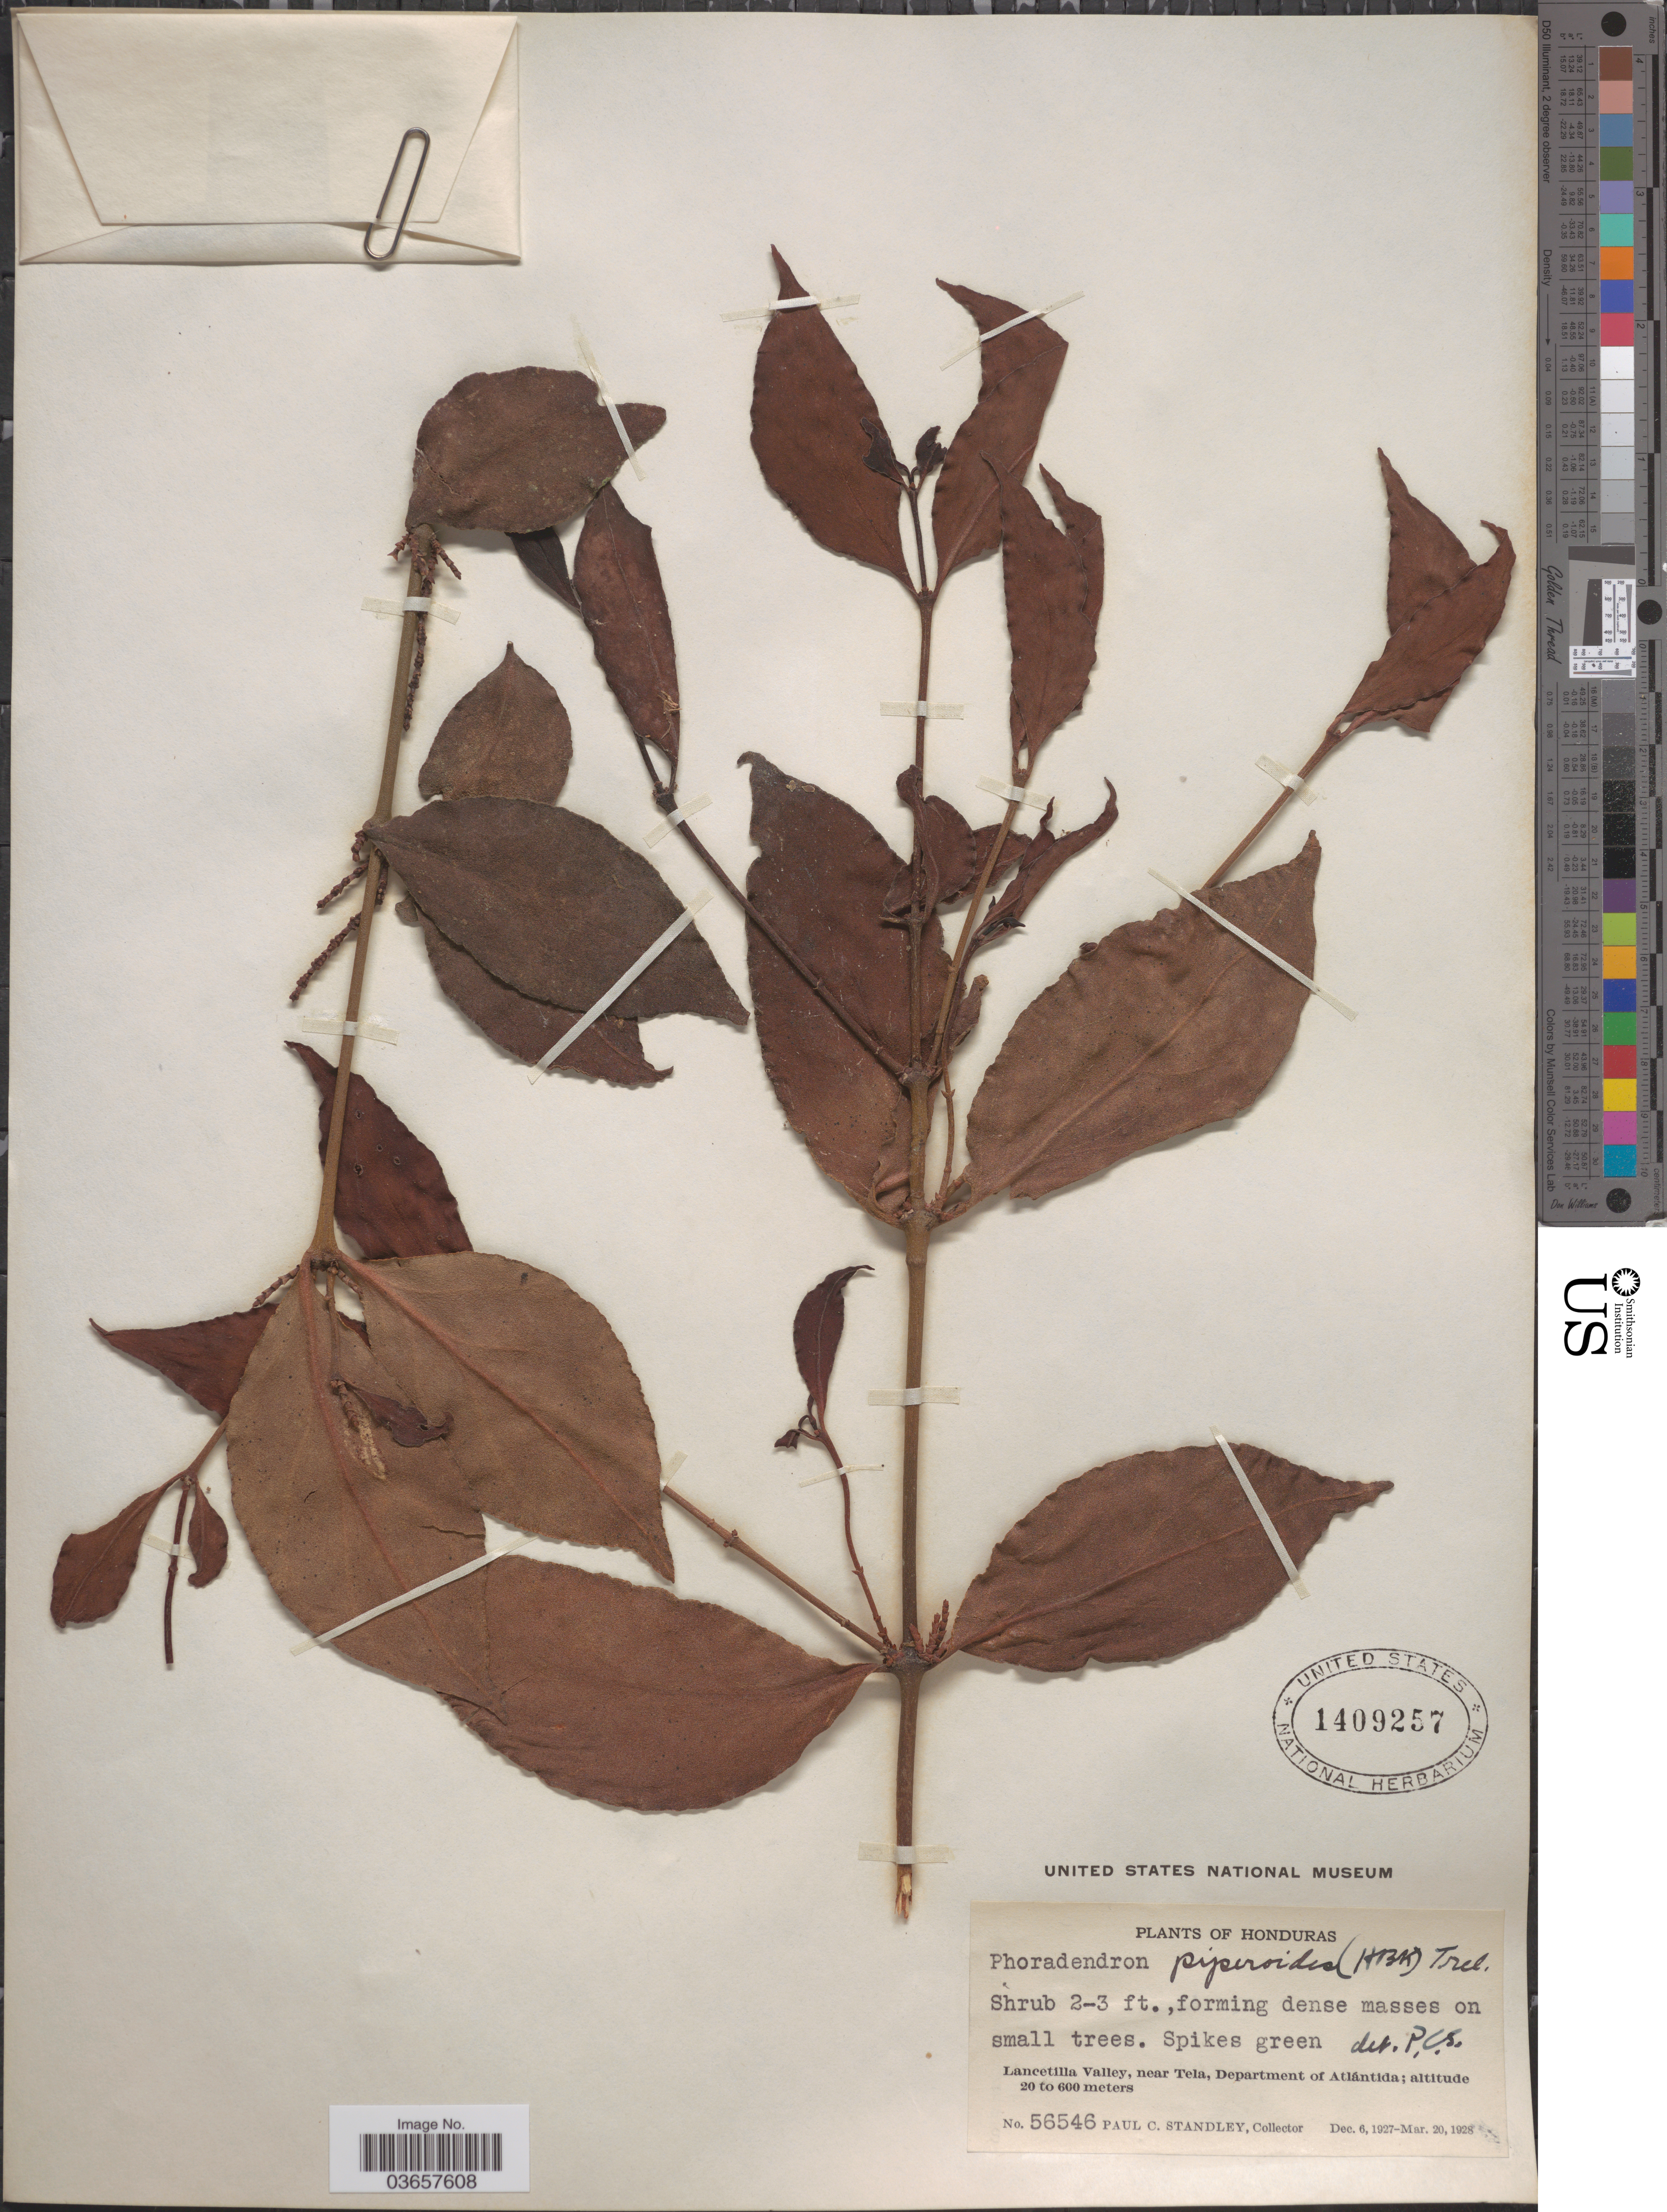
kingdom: Plantae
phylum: Tracheophyta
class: Magnoliopsida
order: Santalales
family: Viscaceae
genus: Phoradendron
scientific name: Phoradendron piperoides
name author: (Kunth) Trel.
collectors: P. C. Standley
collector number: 56546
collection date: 1927-12-06/1928-03-20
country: Honduras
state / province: Atlántida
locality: Lancetilla Valley, near Tela, Department of Atlántida.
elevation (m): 20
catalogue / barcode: US 1409257